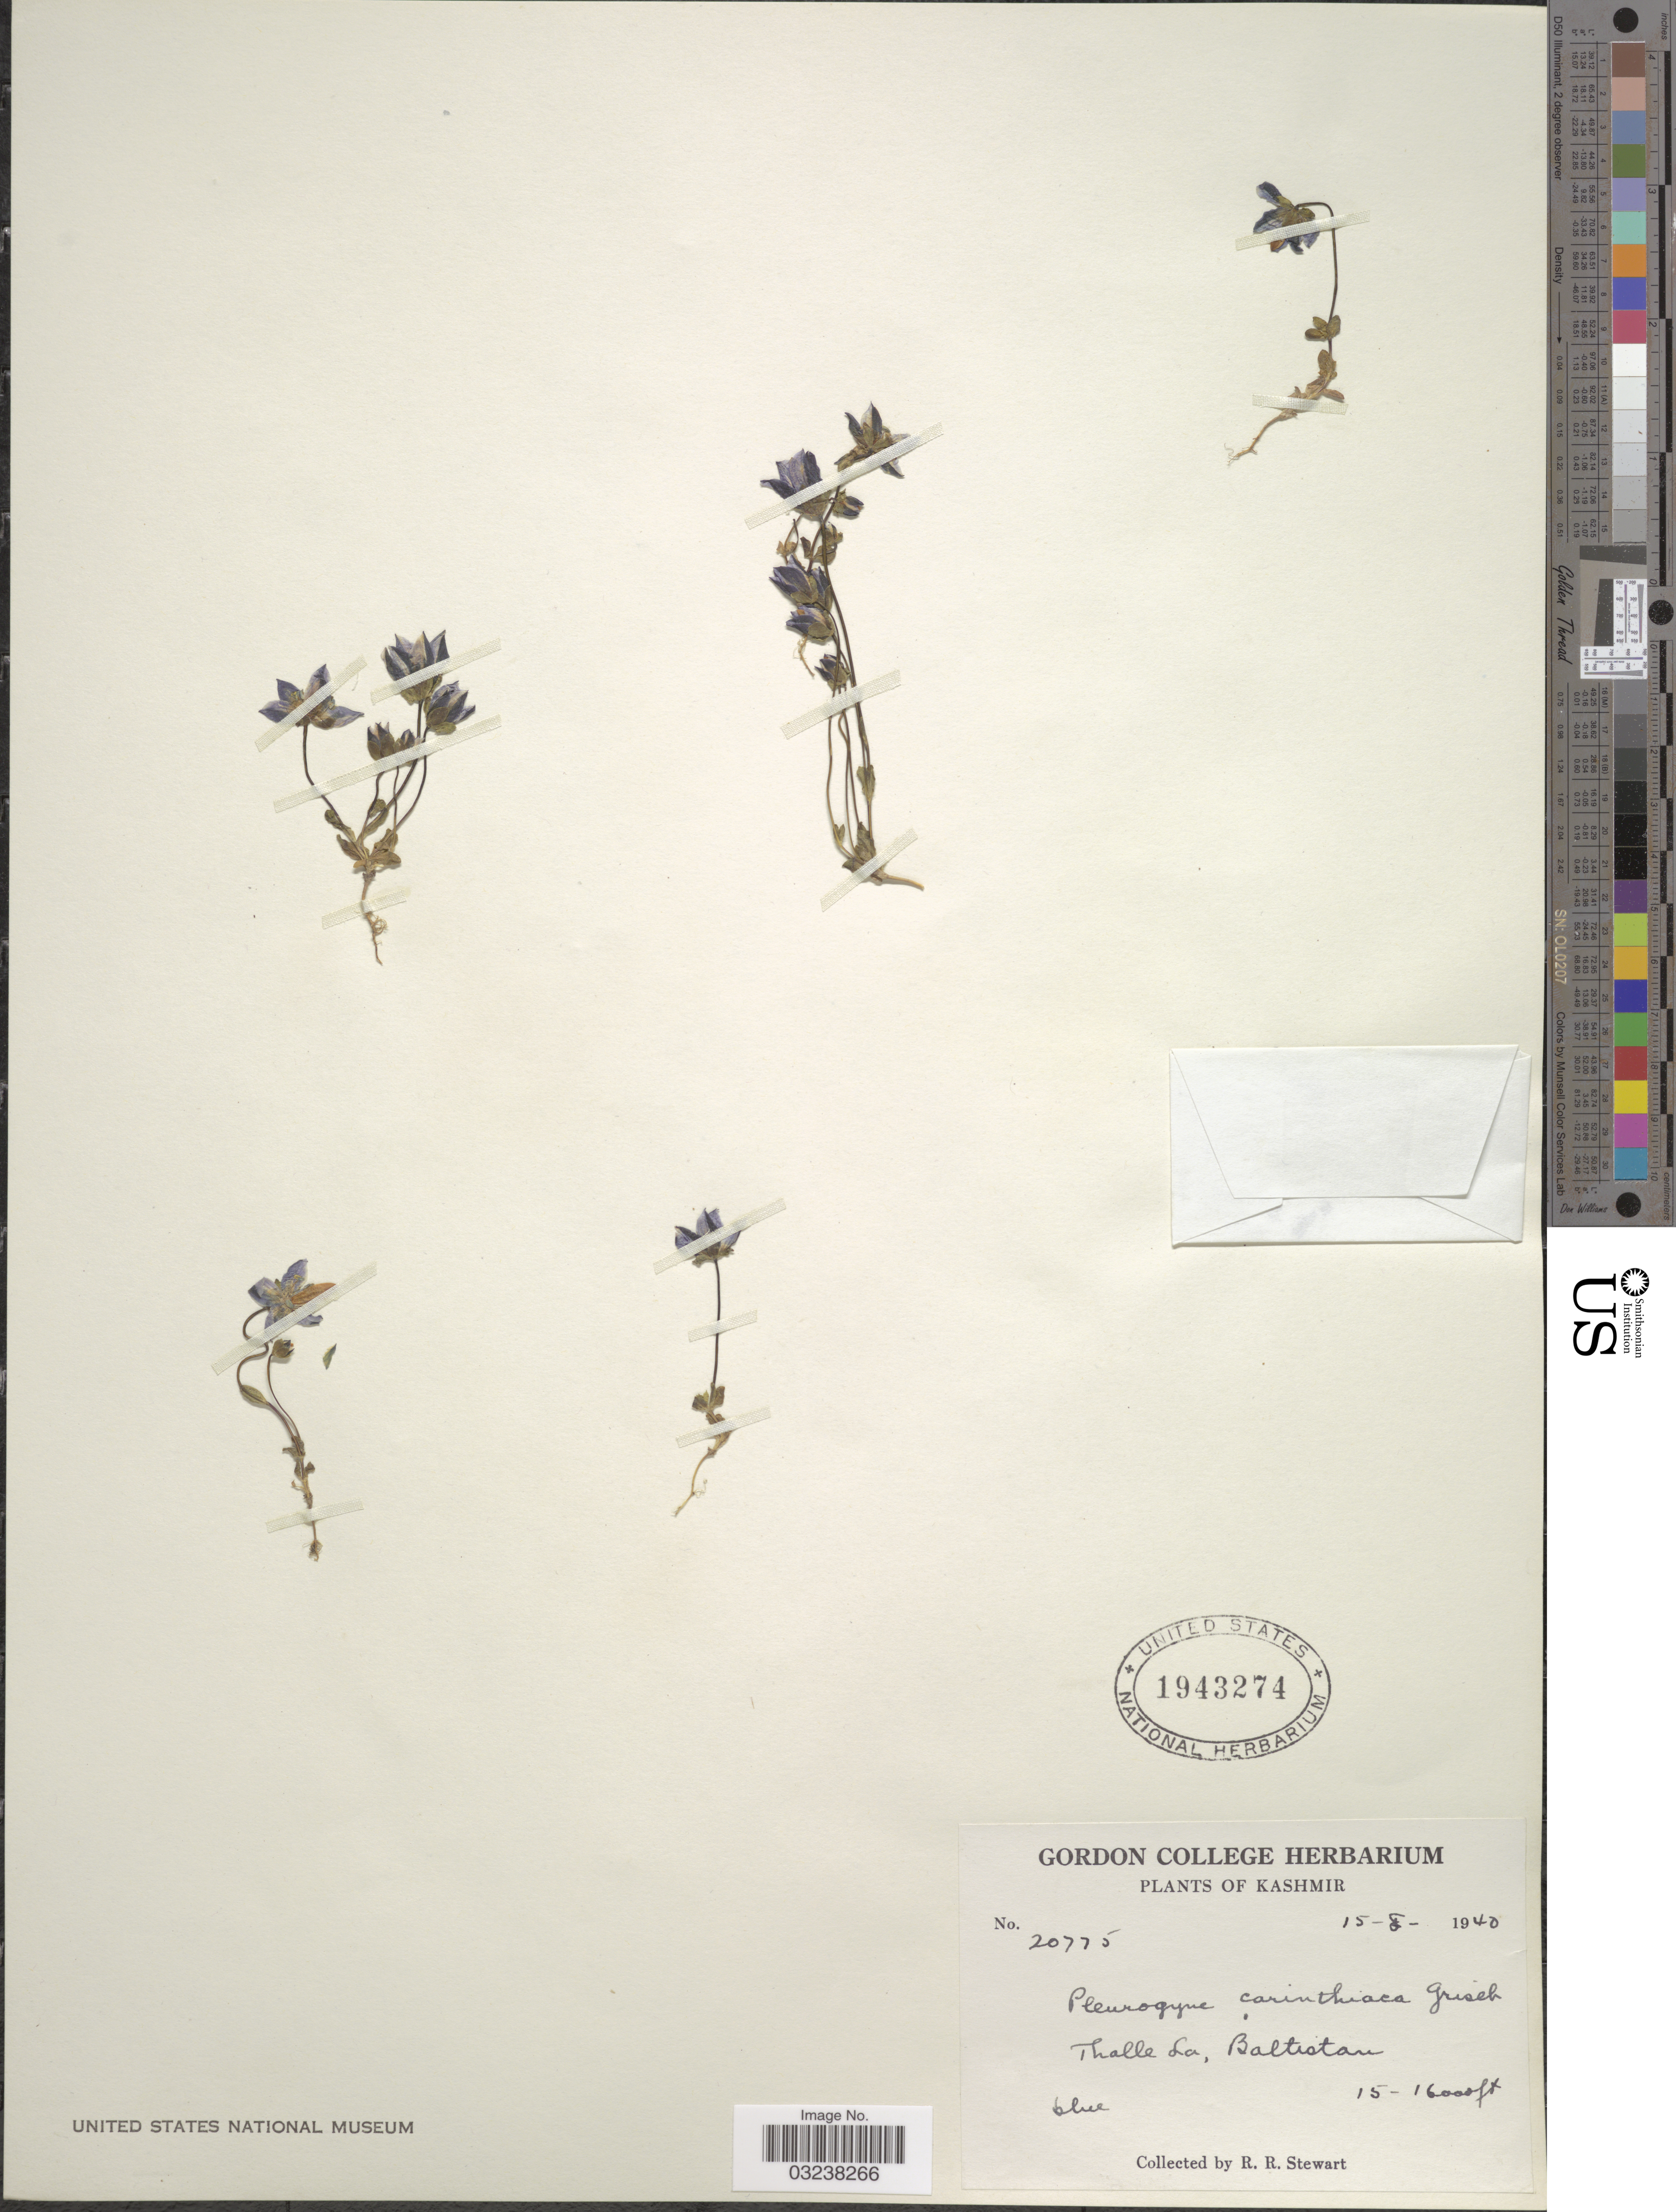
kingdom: Plantae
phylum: Tracheophyta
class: Magnoliopsida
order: Gentianales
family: Gentianaceae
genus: Lomatogonium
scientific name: Lomatogonium carinthiacum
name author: (Wulfen) A. Braun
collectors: R. Stewart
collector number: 20775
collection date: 1940-08-15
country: India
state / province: Jammu and Kashmir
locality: Kashmir. Thalle La, Baltistan.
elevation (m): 4572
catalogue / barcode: US 1943274